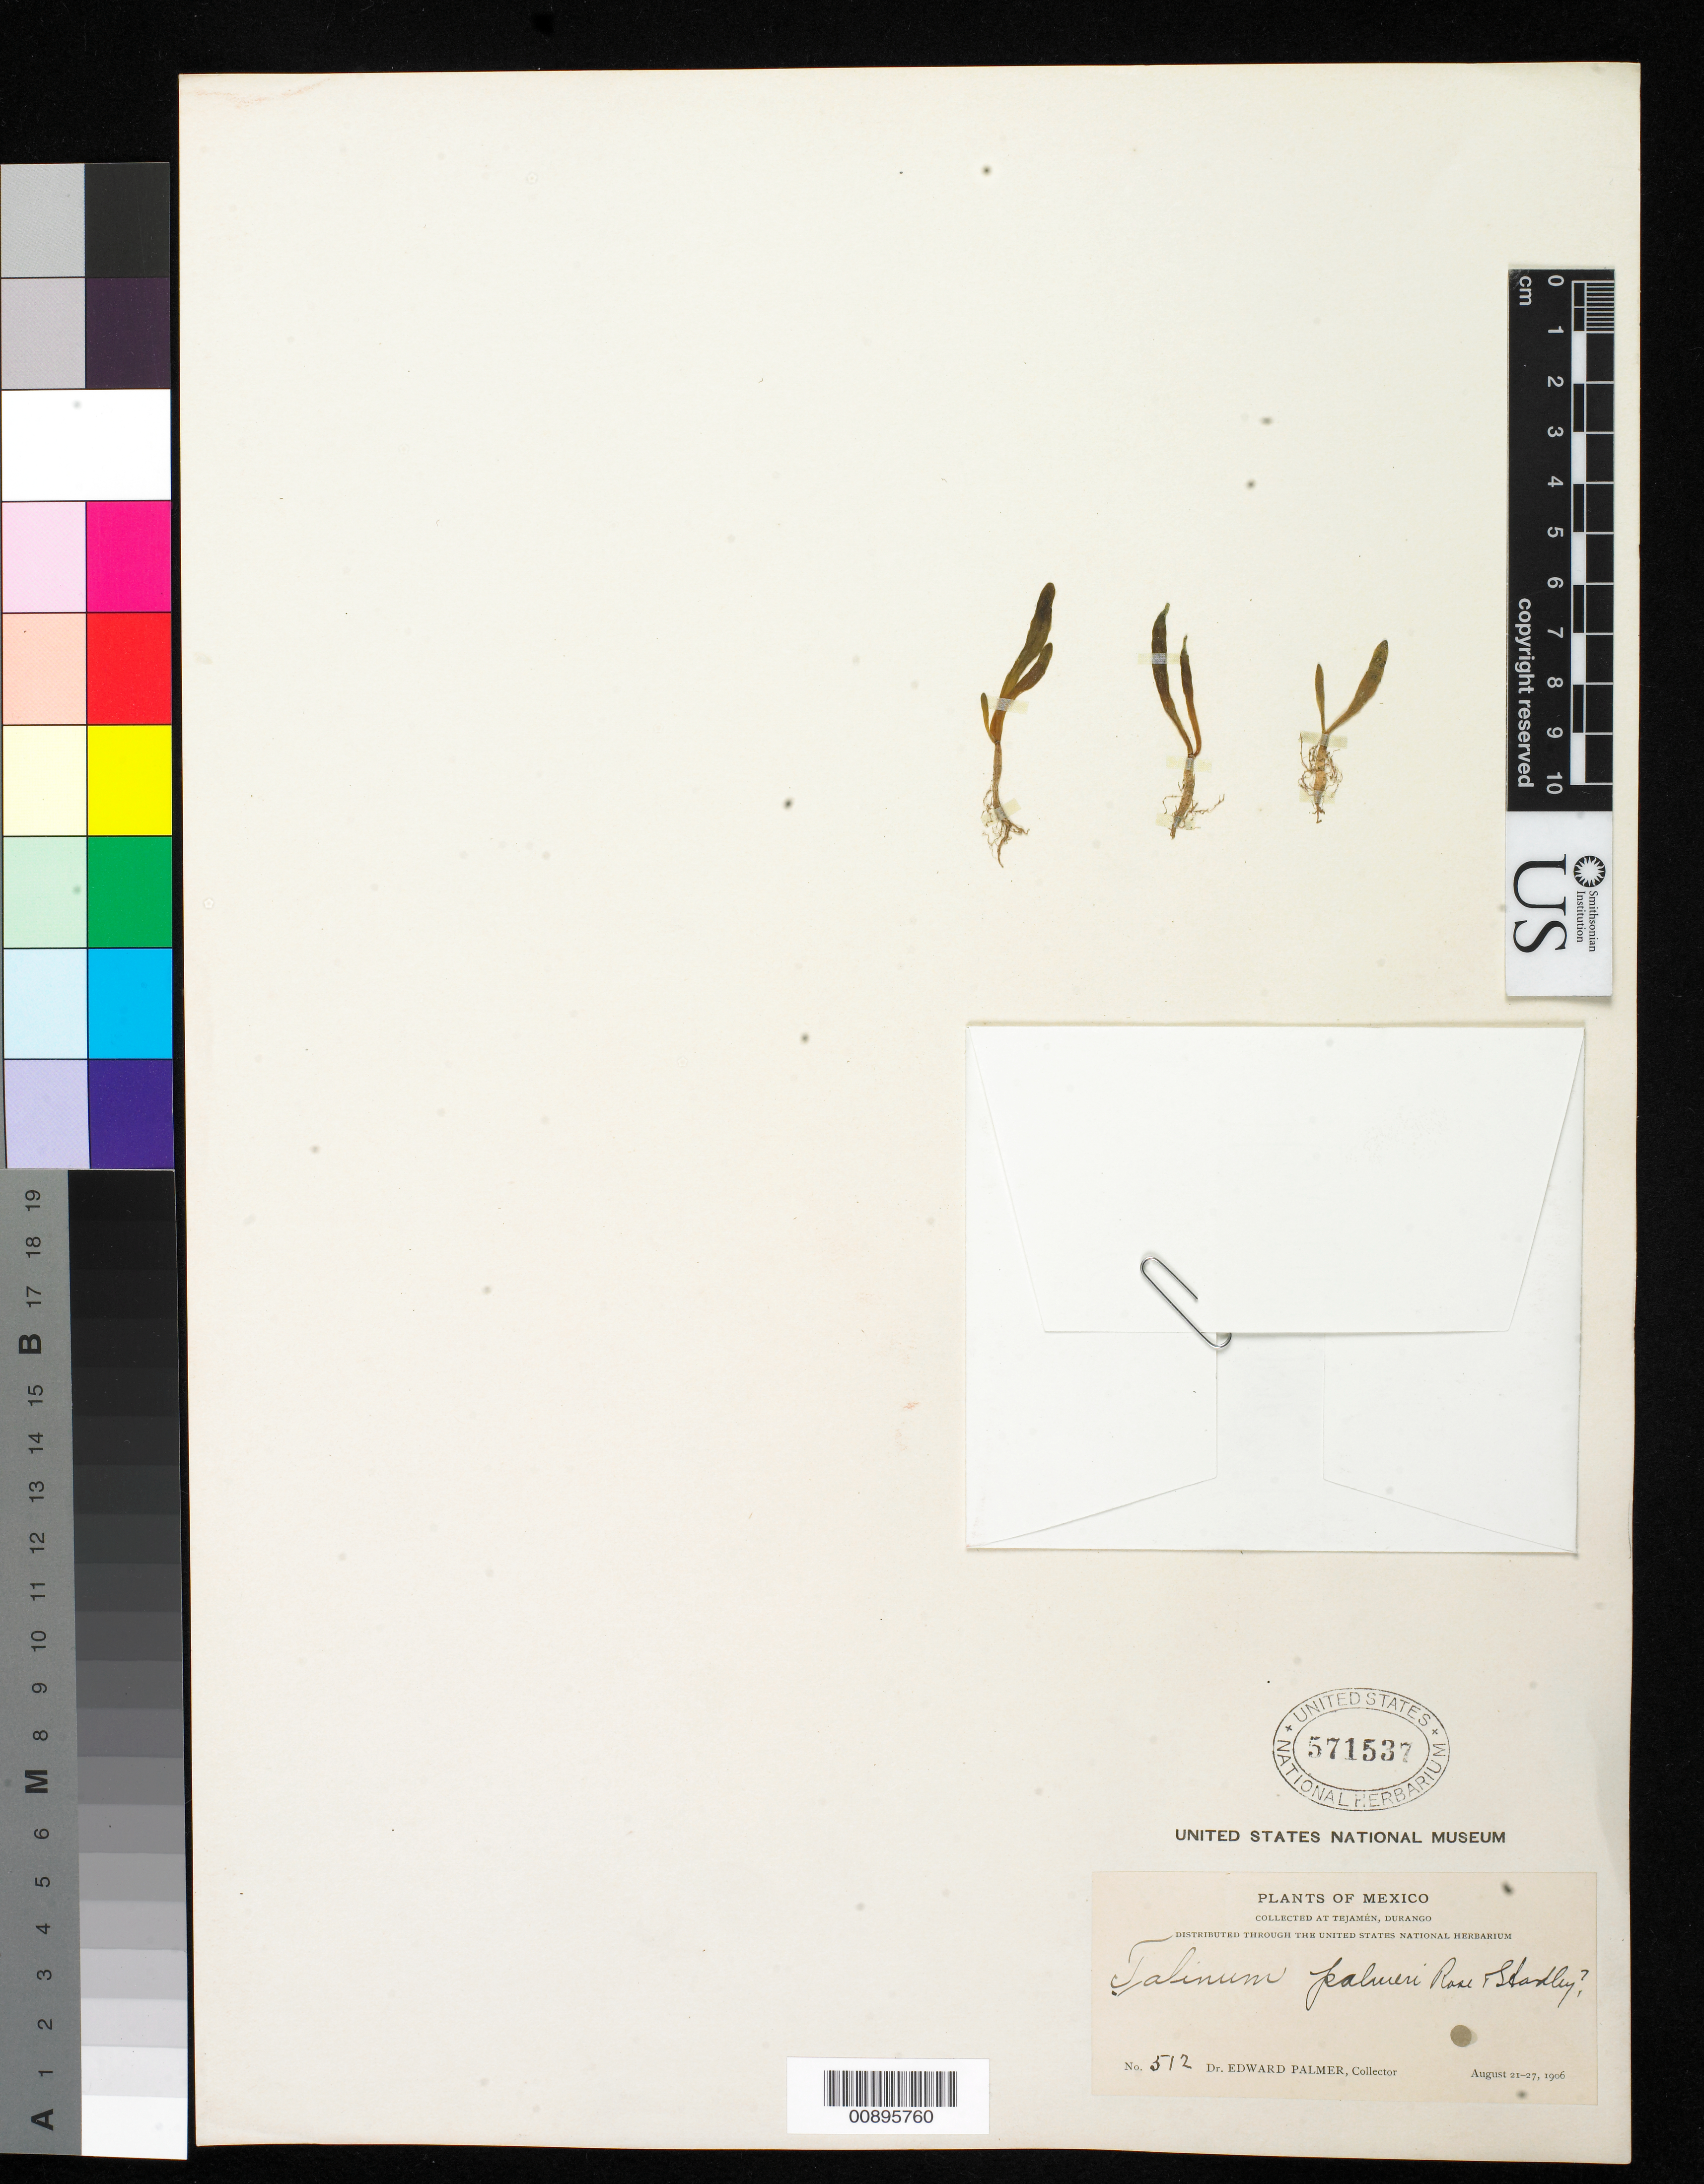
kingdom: Plantae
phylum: Tracheophyta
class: Magnoliopsida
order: Caryophyllales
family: Talinaceae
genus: Talinum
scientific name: Talinum palmeri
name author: Rose & Standl.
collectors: E. Palmer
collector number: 512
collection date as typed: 21 Aug 1906 to 27 Aug 1906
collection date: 1906-08-21/1906-08-27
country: Mexico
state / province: Durango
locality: Tejamén, Durango.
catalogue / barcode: US 571537